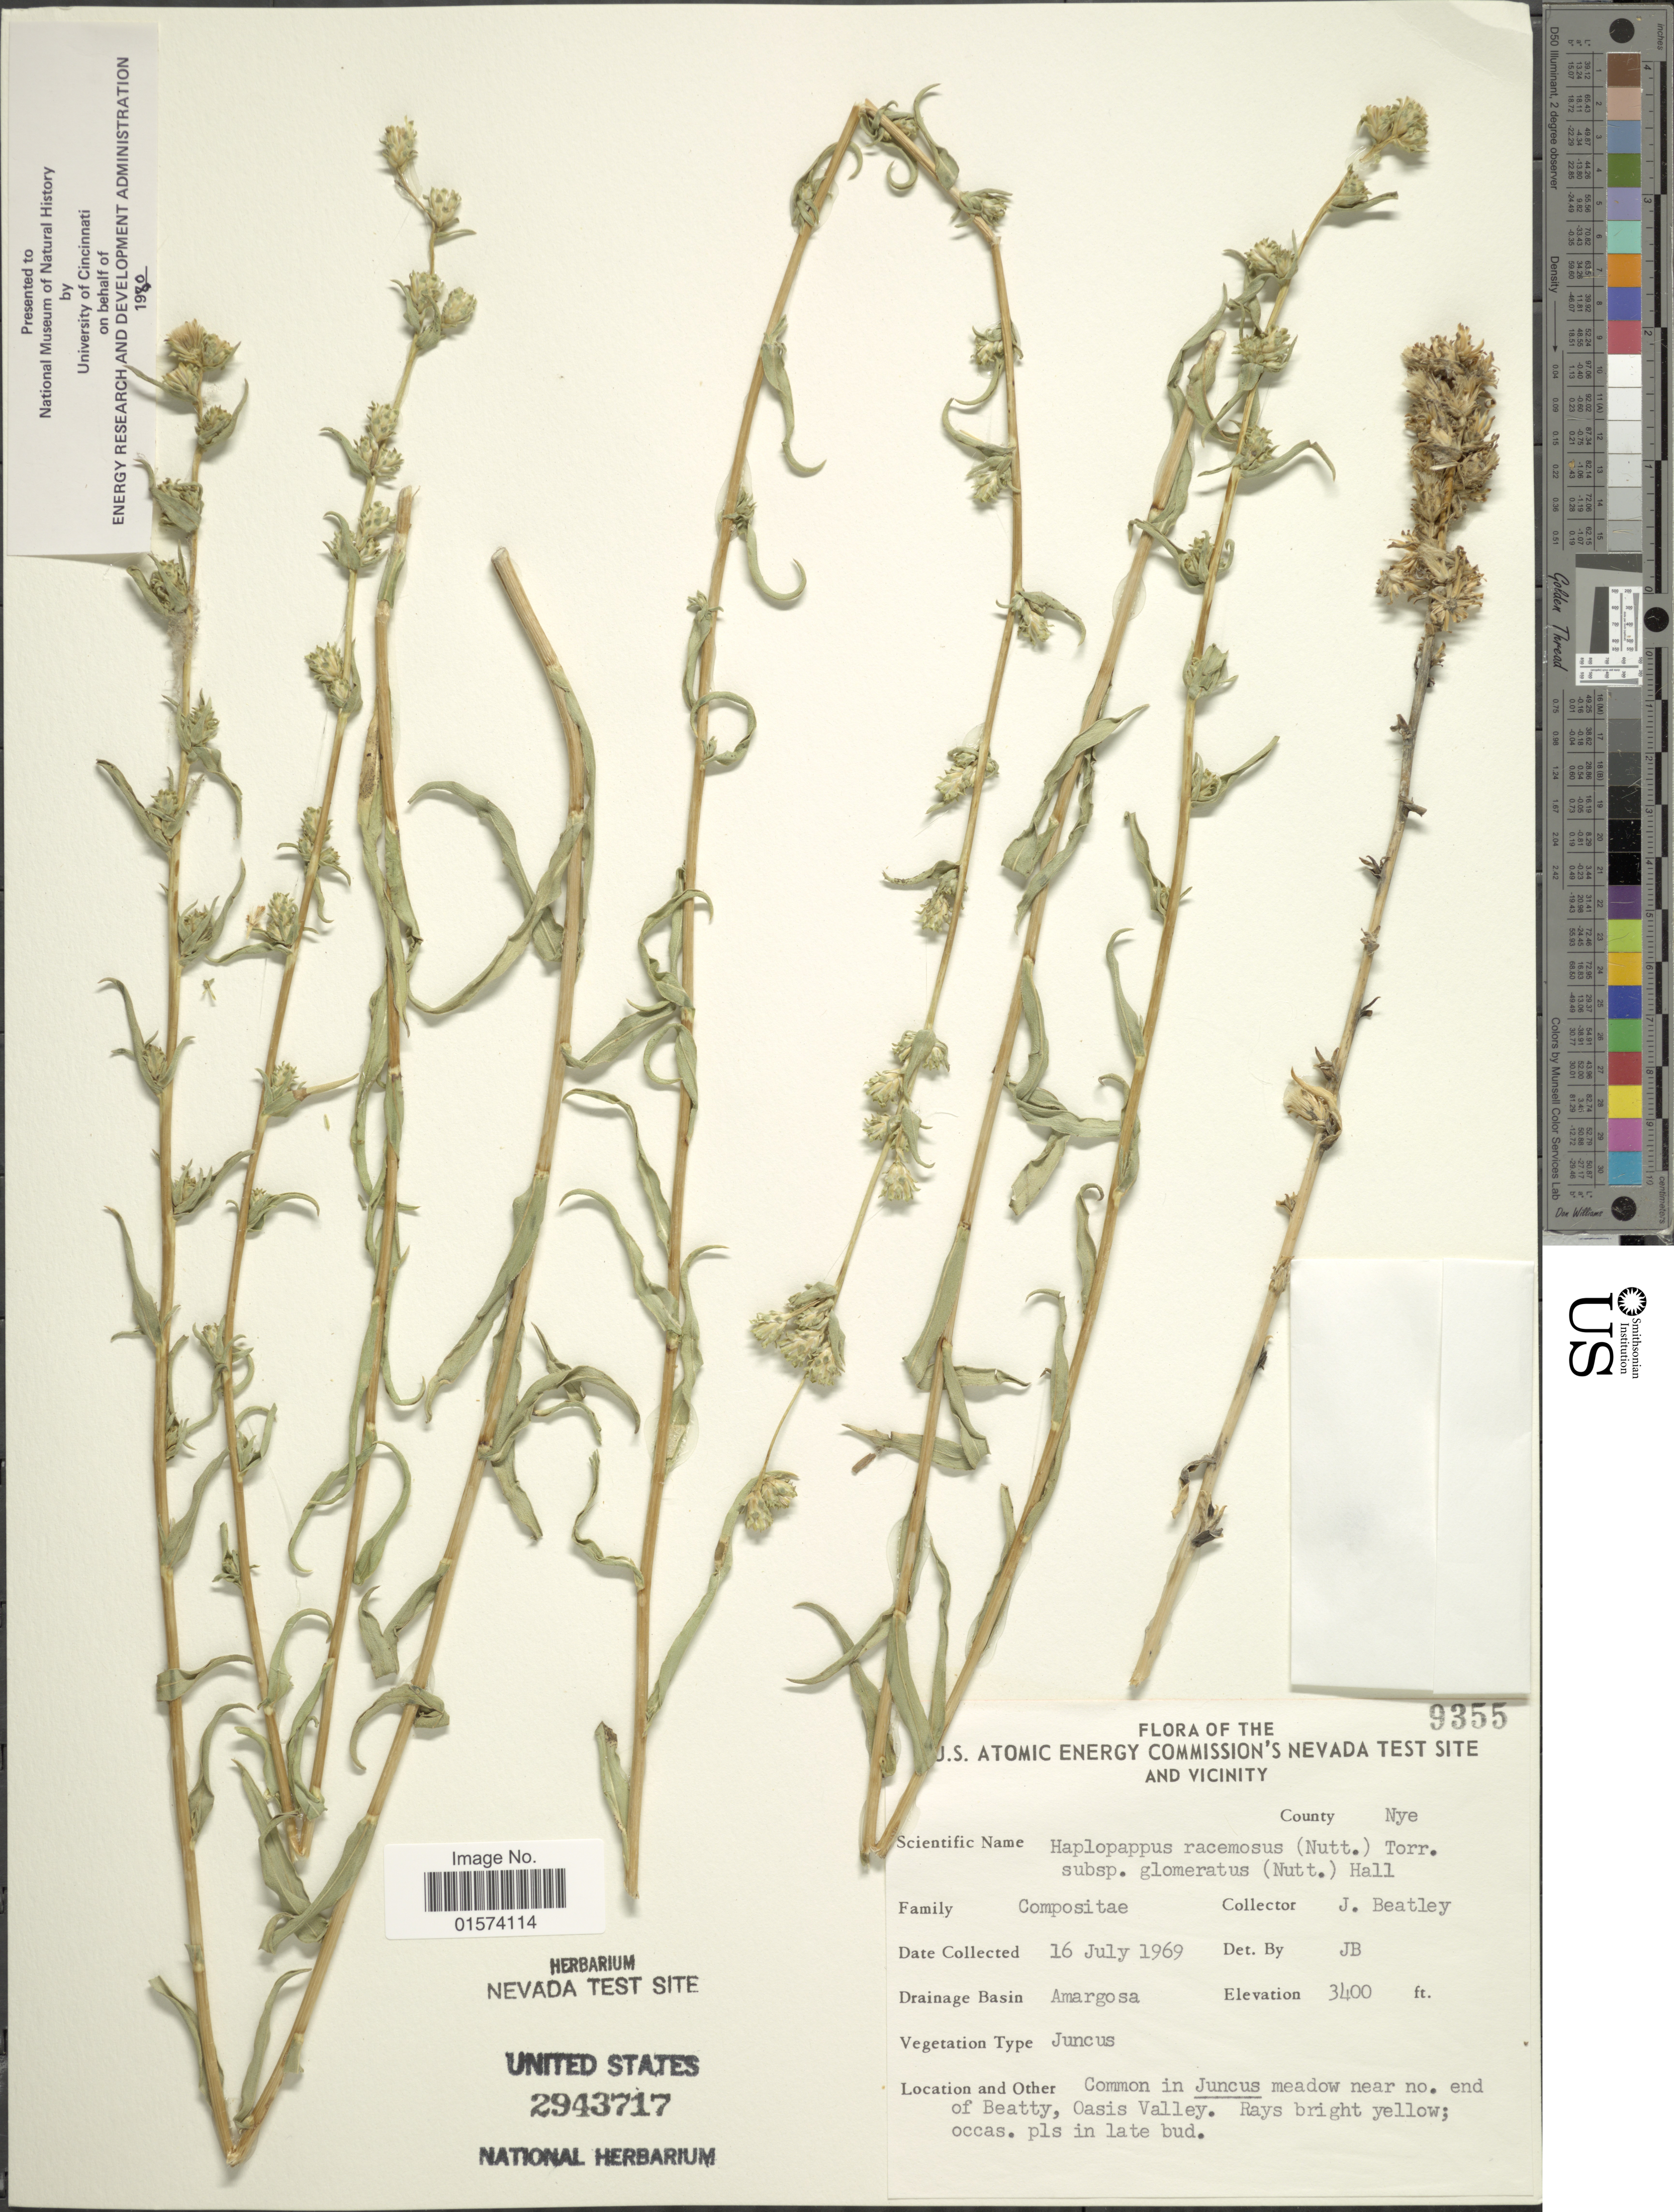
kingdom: Plantae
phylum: Tracheophyta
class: Magnoliopsida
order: Asterales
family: Asteraceae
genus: Pyrrocoma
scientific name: Pyrrocoma racemosa var. glomerata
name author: (Nutt.) H.C. Hall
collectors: J. C. Beatley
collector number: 9355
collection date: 1969-07-16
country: United States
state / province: Nevada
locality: U.S. Atomic Energy Commission's Nevada Test Site and Vicinity, County Nye, common in Juncus meadow near no. end of Beatty, Oasis Valley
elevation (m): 1036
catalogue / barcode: US 2943717